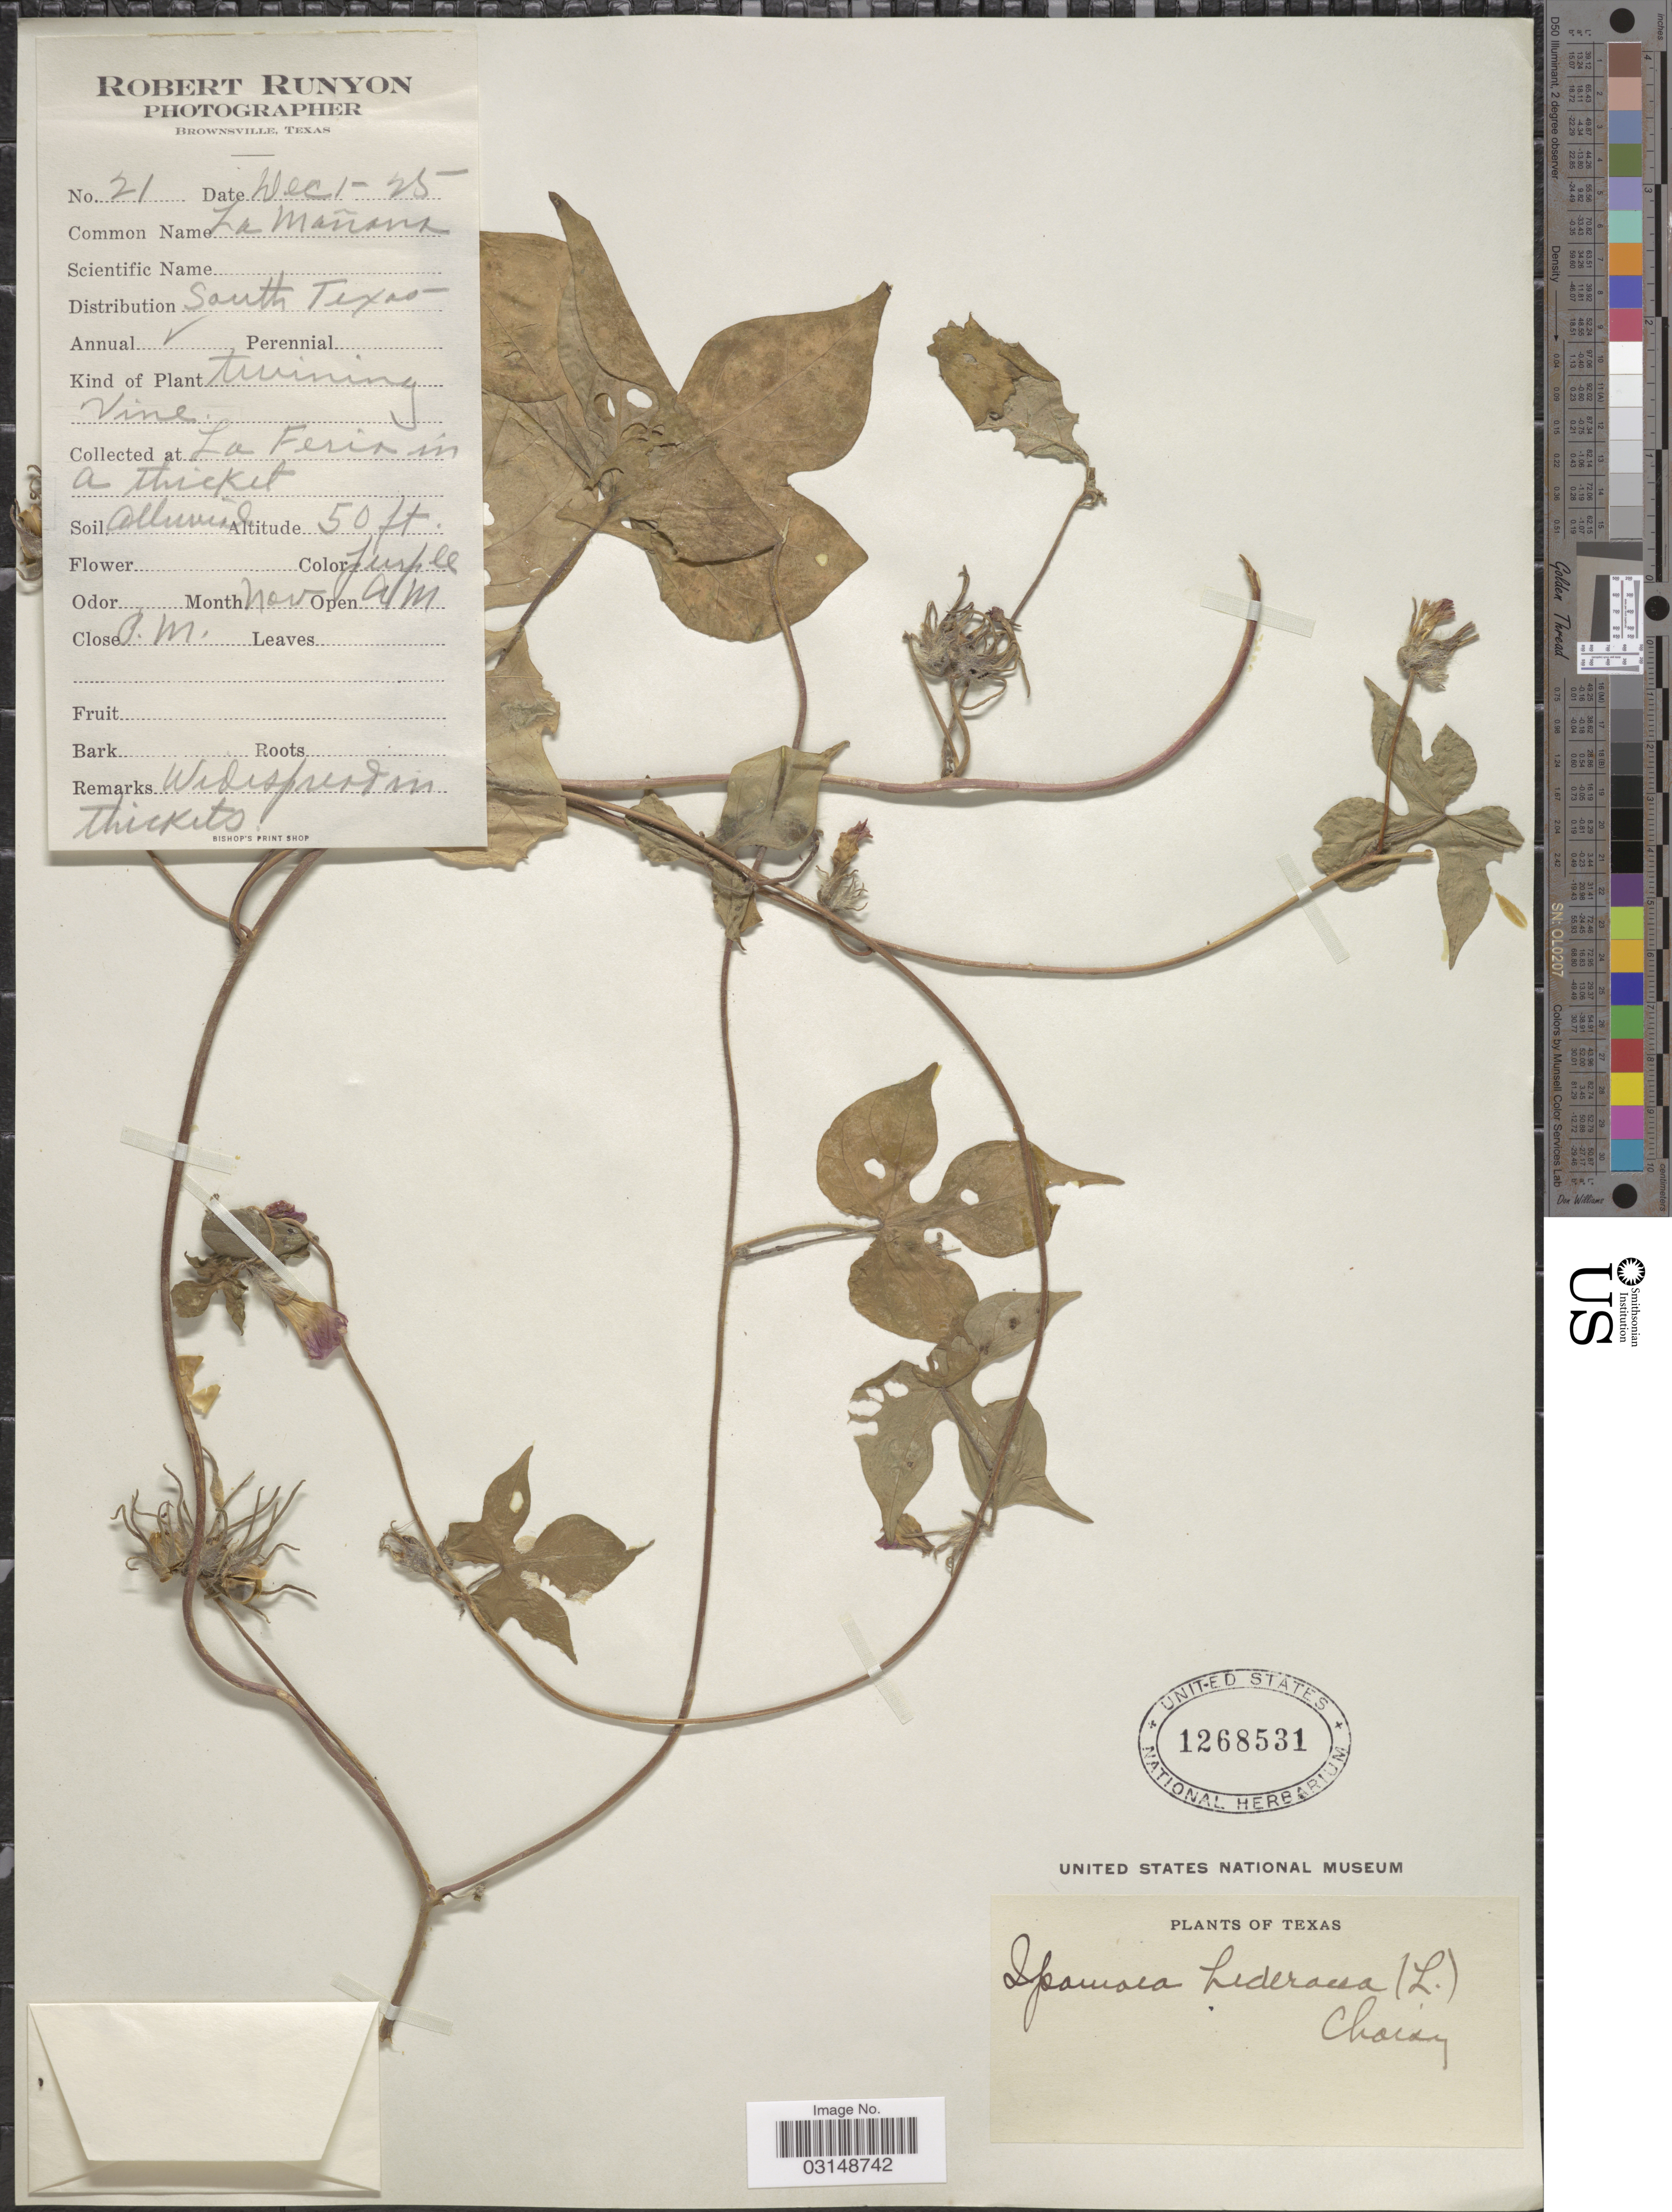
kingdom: Plantae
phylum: Tracheophyta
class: Magnoliopsida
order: Solanales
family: Convolvulaceae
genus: Ipomoea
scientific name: Ipomoea hederacea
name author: Jacq.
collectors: R. Runyon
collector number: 21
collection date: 1925-12-01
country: United States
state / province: Texas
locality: La Feria.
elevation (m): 15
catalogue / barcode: US 1268531